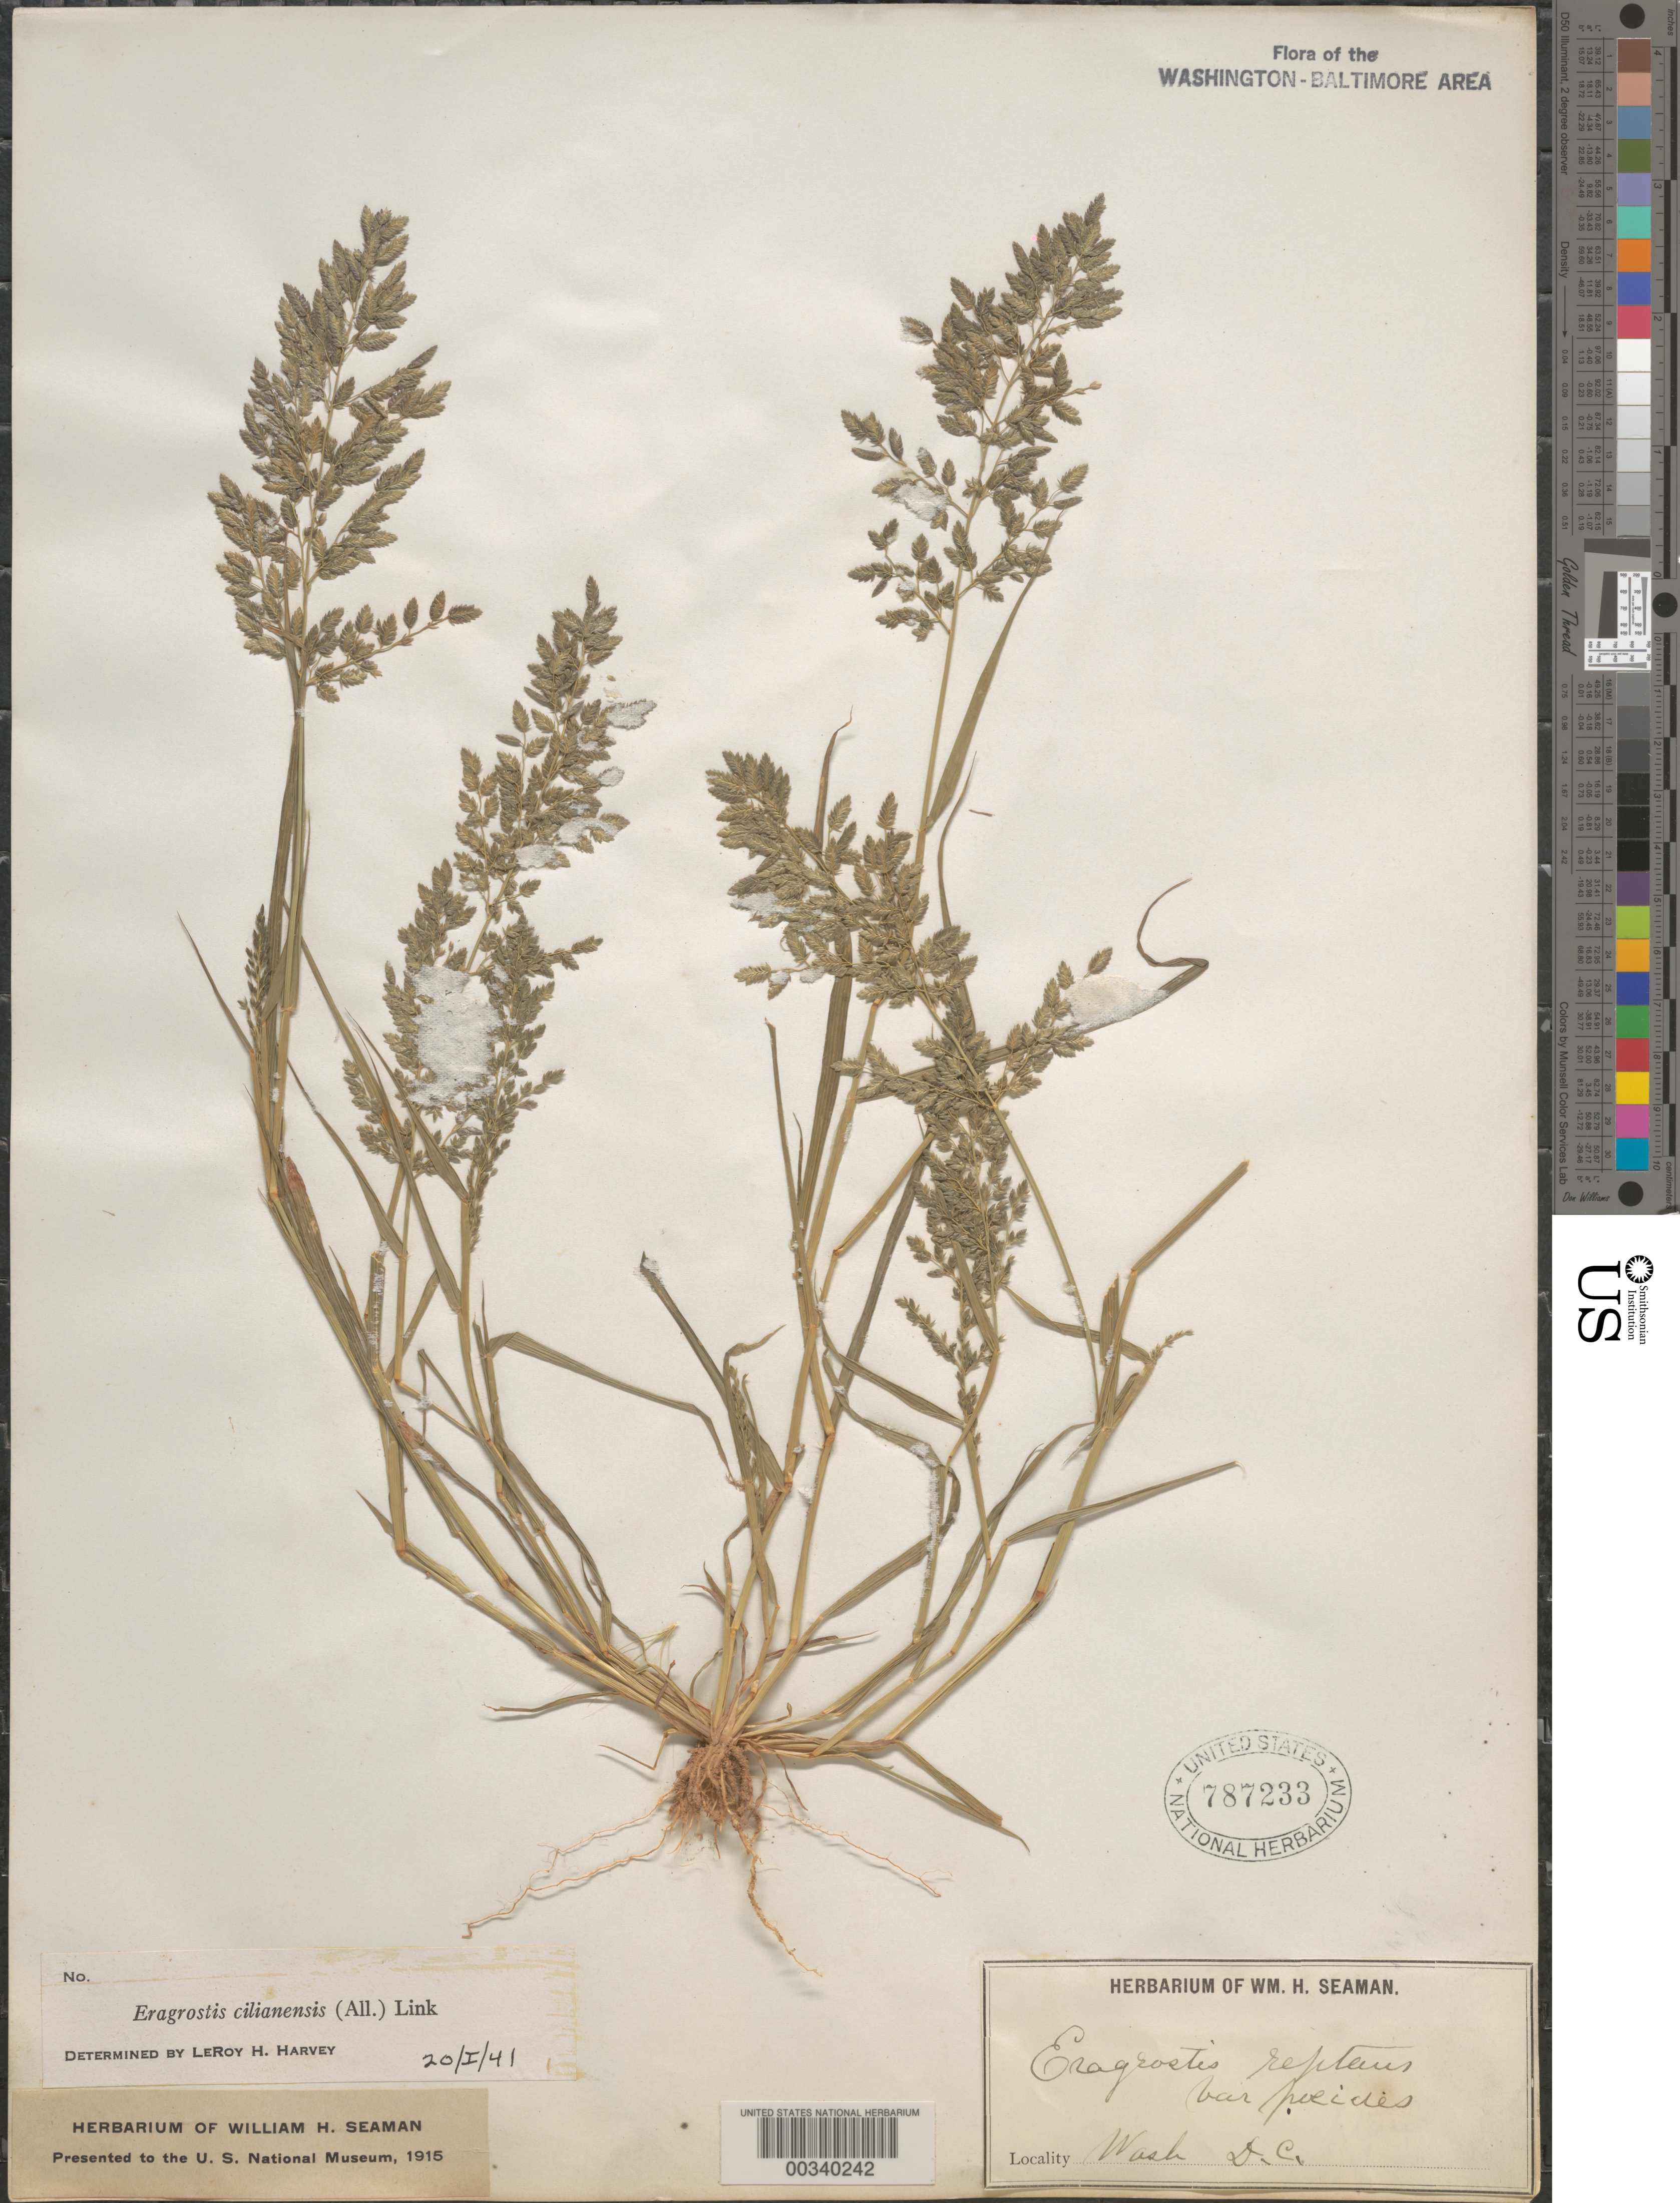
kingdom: Plantae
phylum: Tracheophyta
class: Liliopsida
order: Poales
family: Poaceae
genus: Eragrostis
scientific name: Eragrostis cilianensis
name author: (Bellardi) Vignolo ex Janch.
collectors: W. Seaman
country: United States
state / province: District of Columbia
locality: Washington DC area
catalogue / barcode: US 787233